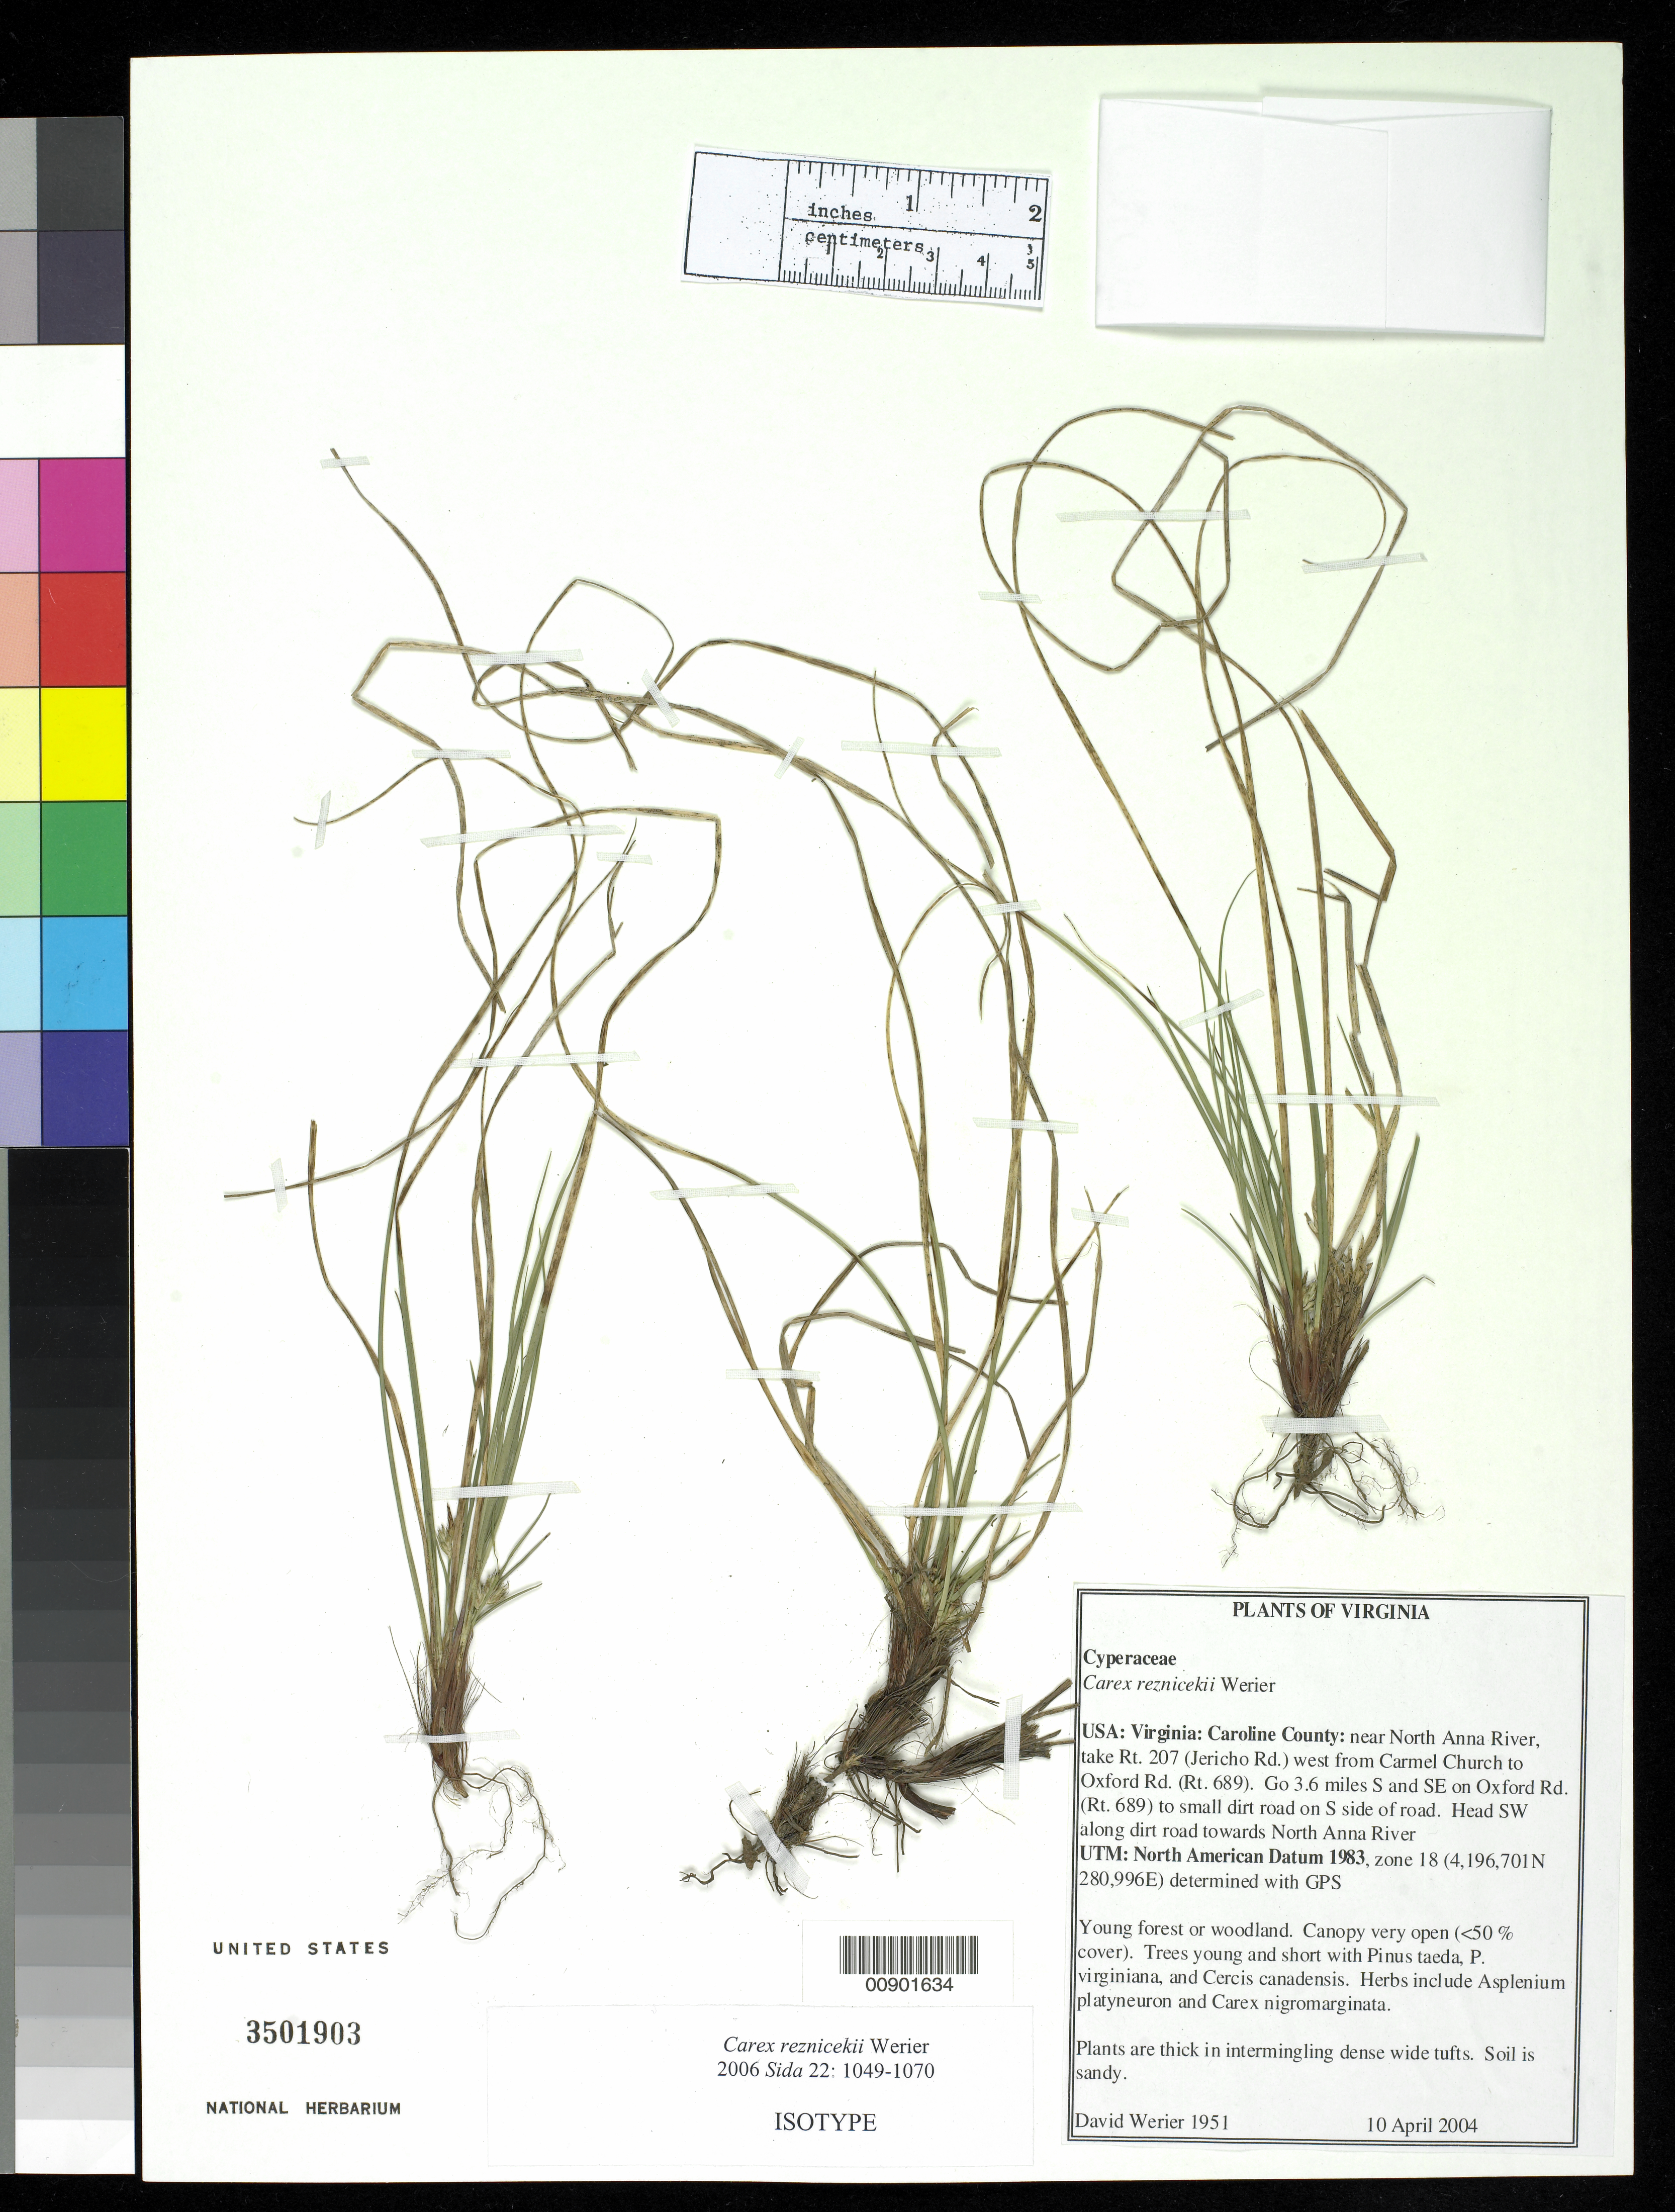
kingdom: Plantae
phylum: Tracheophyta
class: Liliopsida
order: Poales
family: Cyperaceae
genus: Carex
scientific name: Carex reznicekii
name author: Werier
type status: Isotype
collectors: D. Werier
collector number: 1951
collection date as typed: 10 Apr 2004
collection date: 2004-04-10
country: United States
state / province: Virginia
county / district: Caroline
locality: Virginia: Caroline County: near North Anna River, take Rt. 207 (Jericho Rd.) west from Carmel Church to Oxford Rd. (Rt. 689). Go 3.6 miles S and SE on Oxford Rd. (Rt. 689) to small dirt road on S side of road. Head SW along dirt road towards North Anna R.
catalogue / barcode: US 3501903